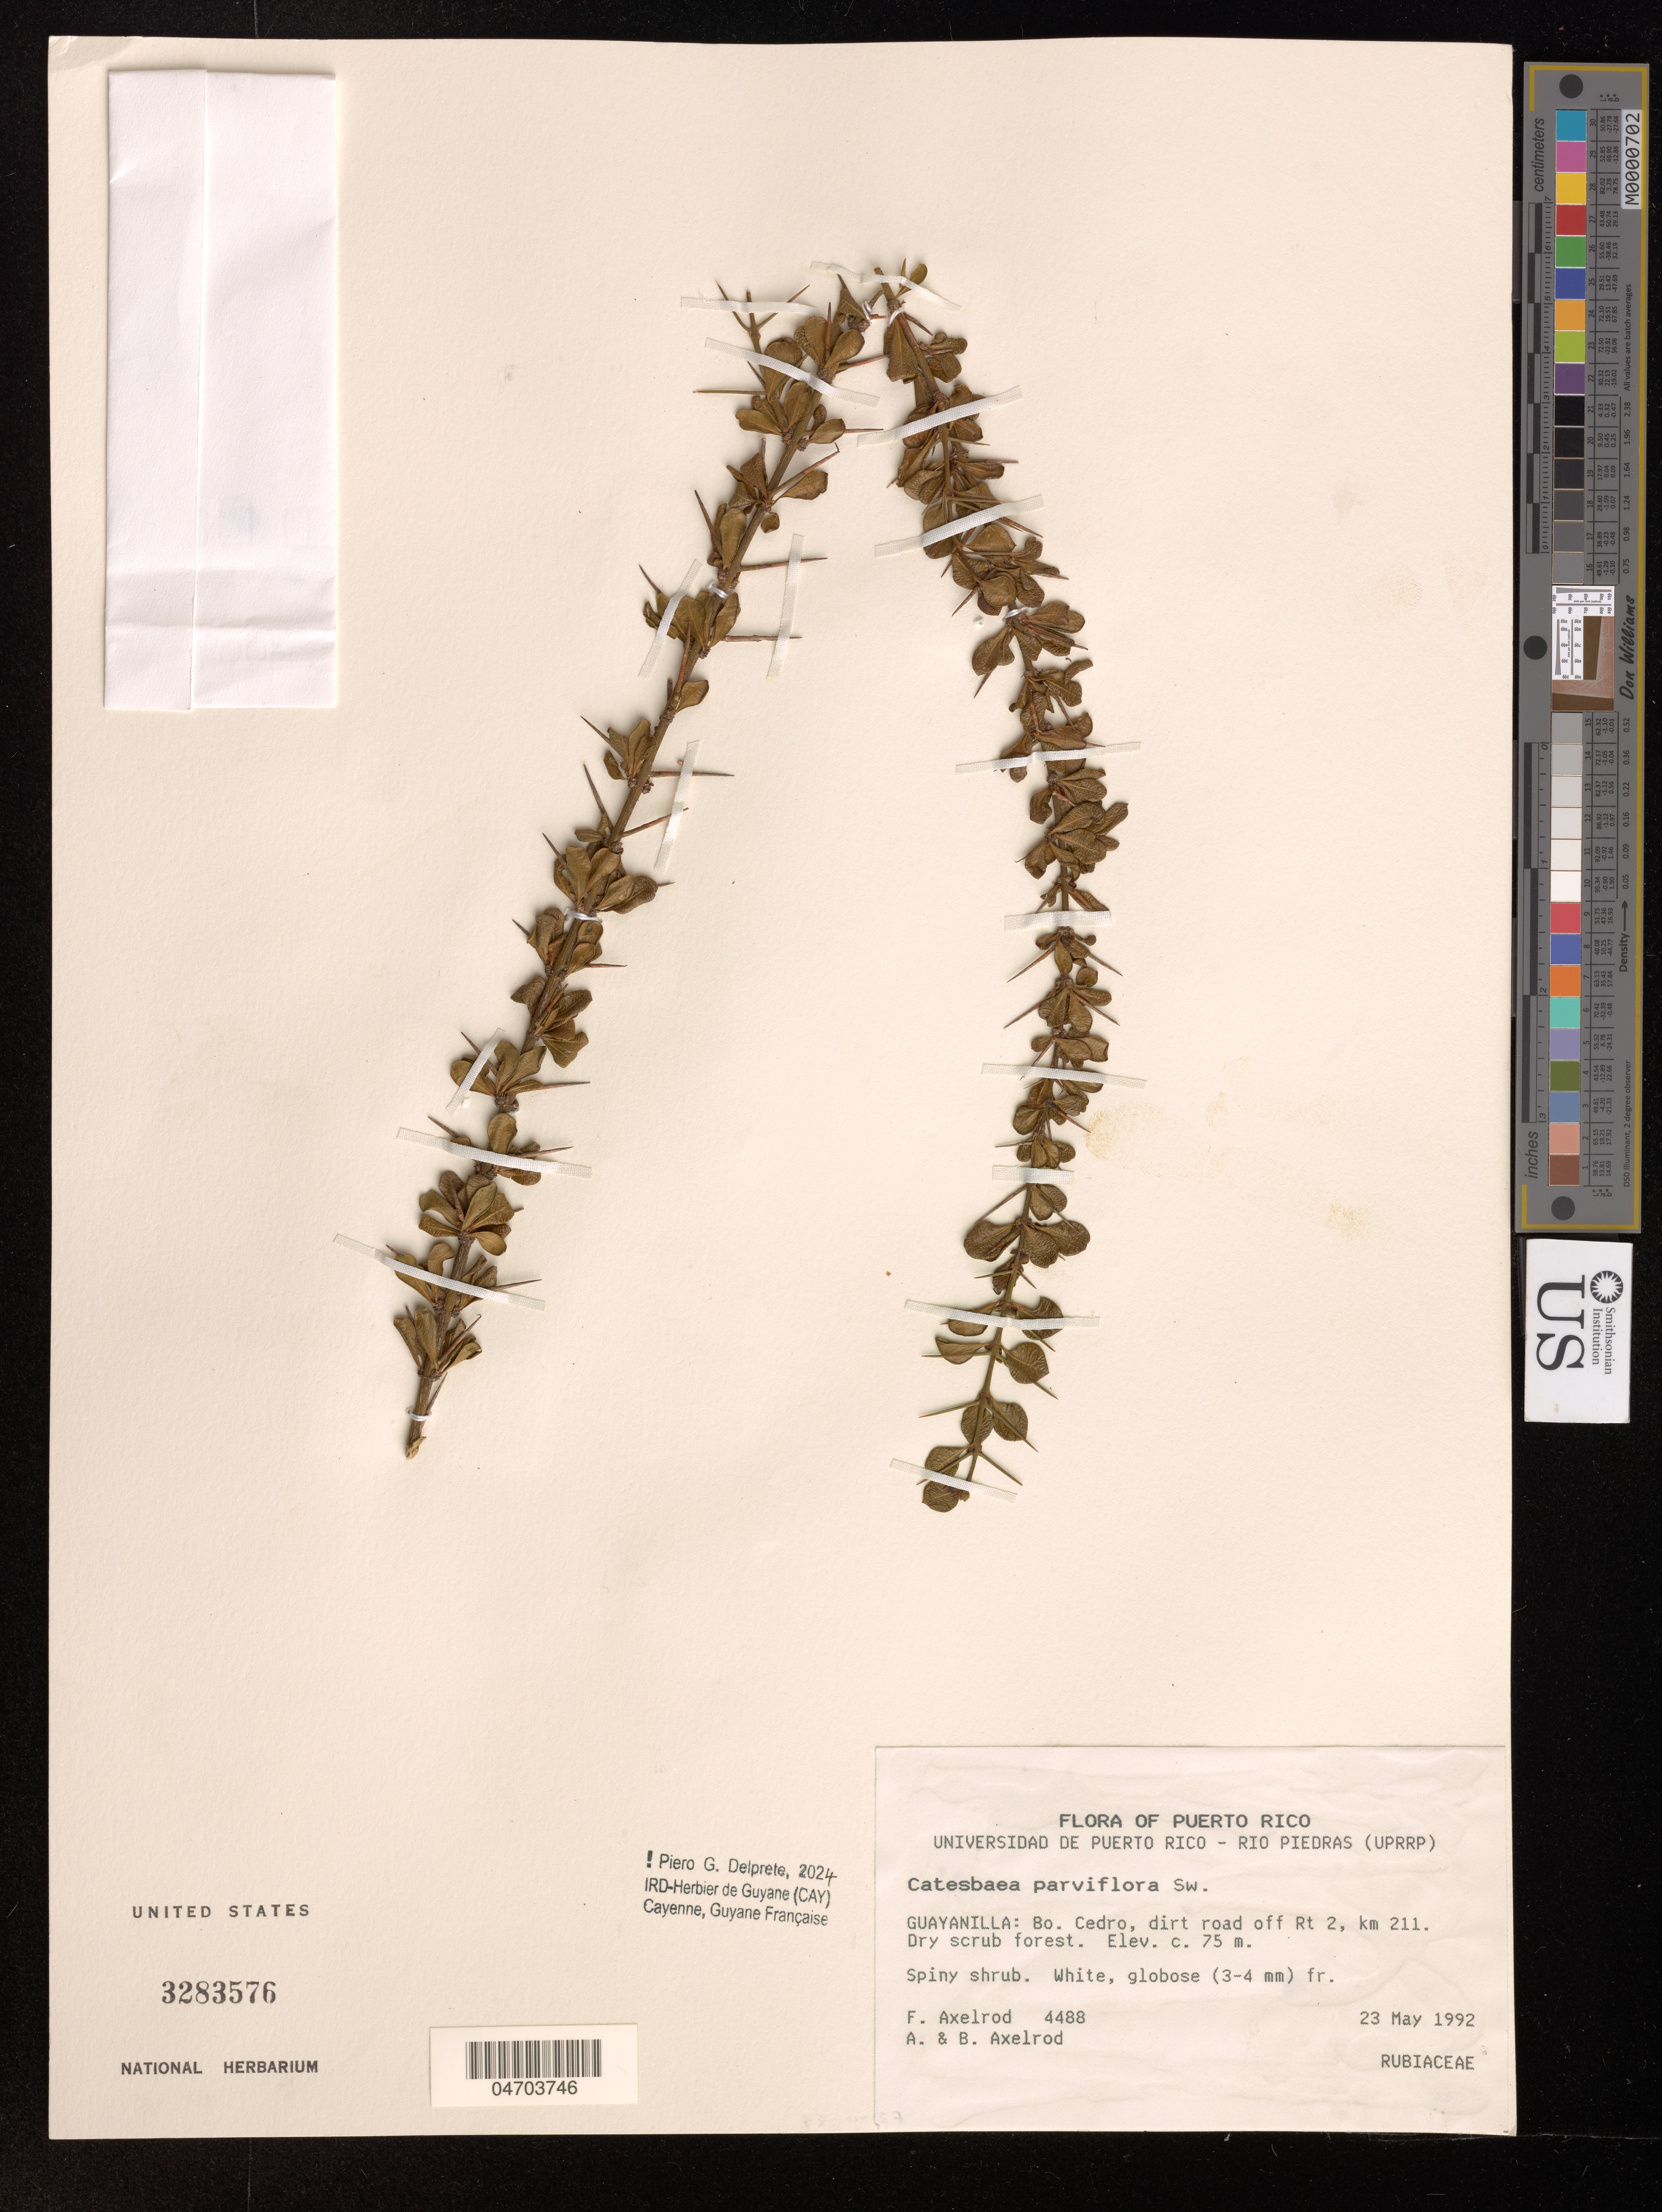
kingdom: Plantae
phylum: Tracheophyta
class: Magnoliopsida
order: Gentianales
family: Rubiaceae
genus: Catesbaea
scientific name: Catesbaea parviflora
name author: Sw.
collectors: F. Axelrod, A. Axelrod & B. Axelrod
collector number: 4488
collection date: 1992-05-23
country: Puerto Rico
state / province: Guayanilla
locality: B. Cedro, dirt road off Rt 2, km 211.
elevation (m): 75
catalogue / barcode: US 3283576